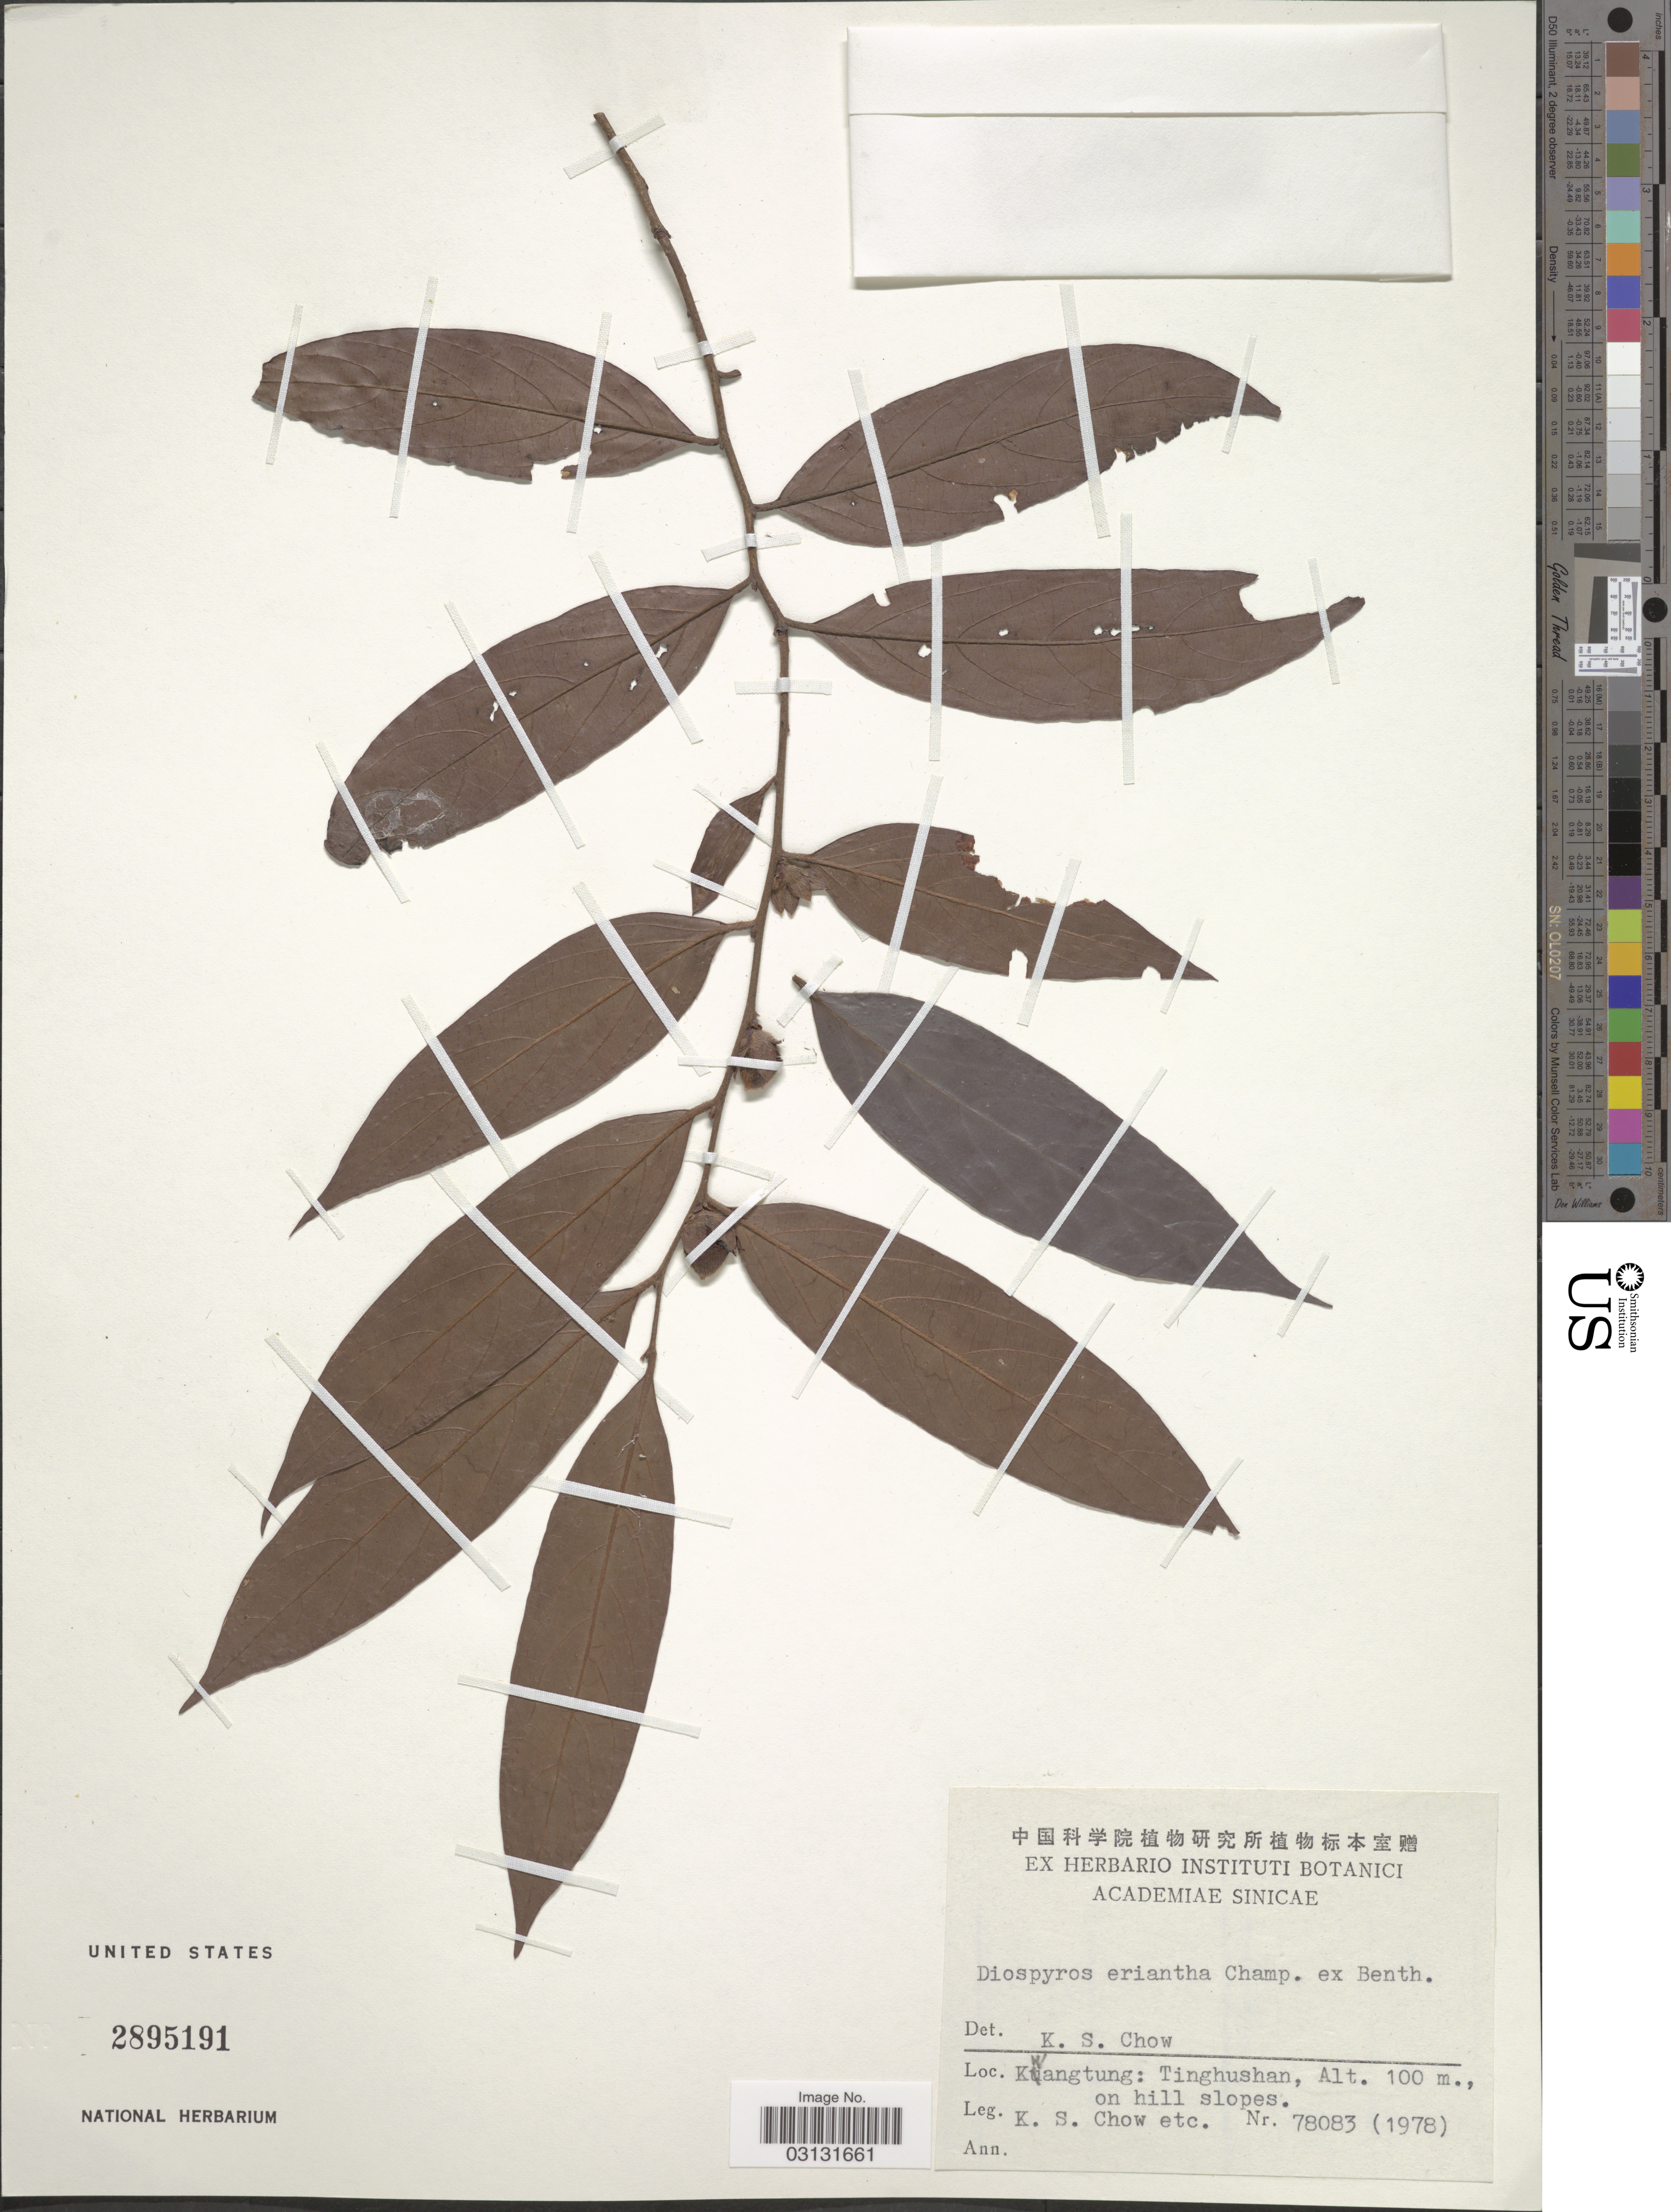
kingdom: Plantae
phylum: Tracheophyta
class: Magnoliopsida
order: Ericales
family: Ebenaceae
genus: Diospyros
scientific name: Diospyros eriantha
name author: Champ. ex Benth.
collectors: K. S. Chow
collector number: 78083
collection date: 1978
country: China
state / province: Guangdong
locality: Kwangtung: Tinghushan.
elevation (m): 100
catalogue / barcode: US 2895191